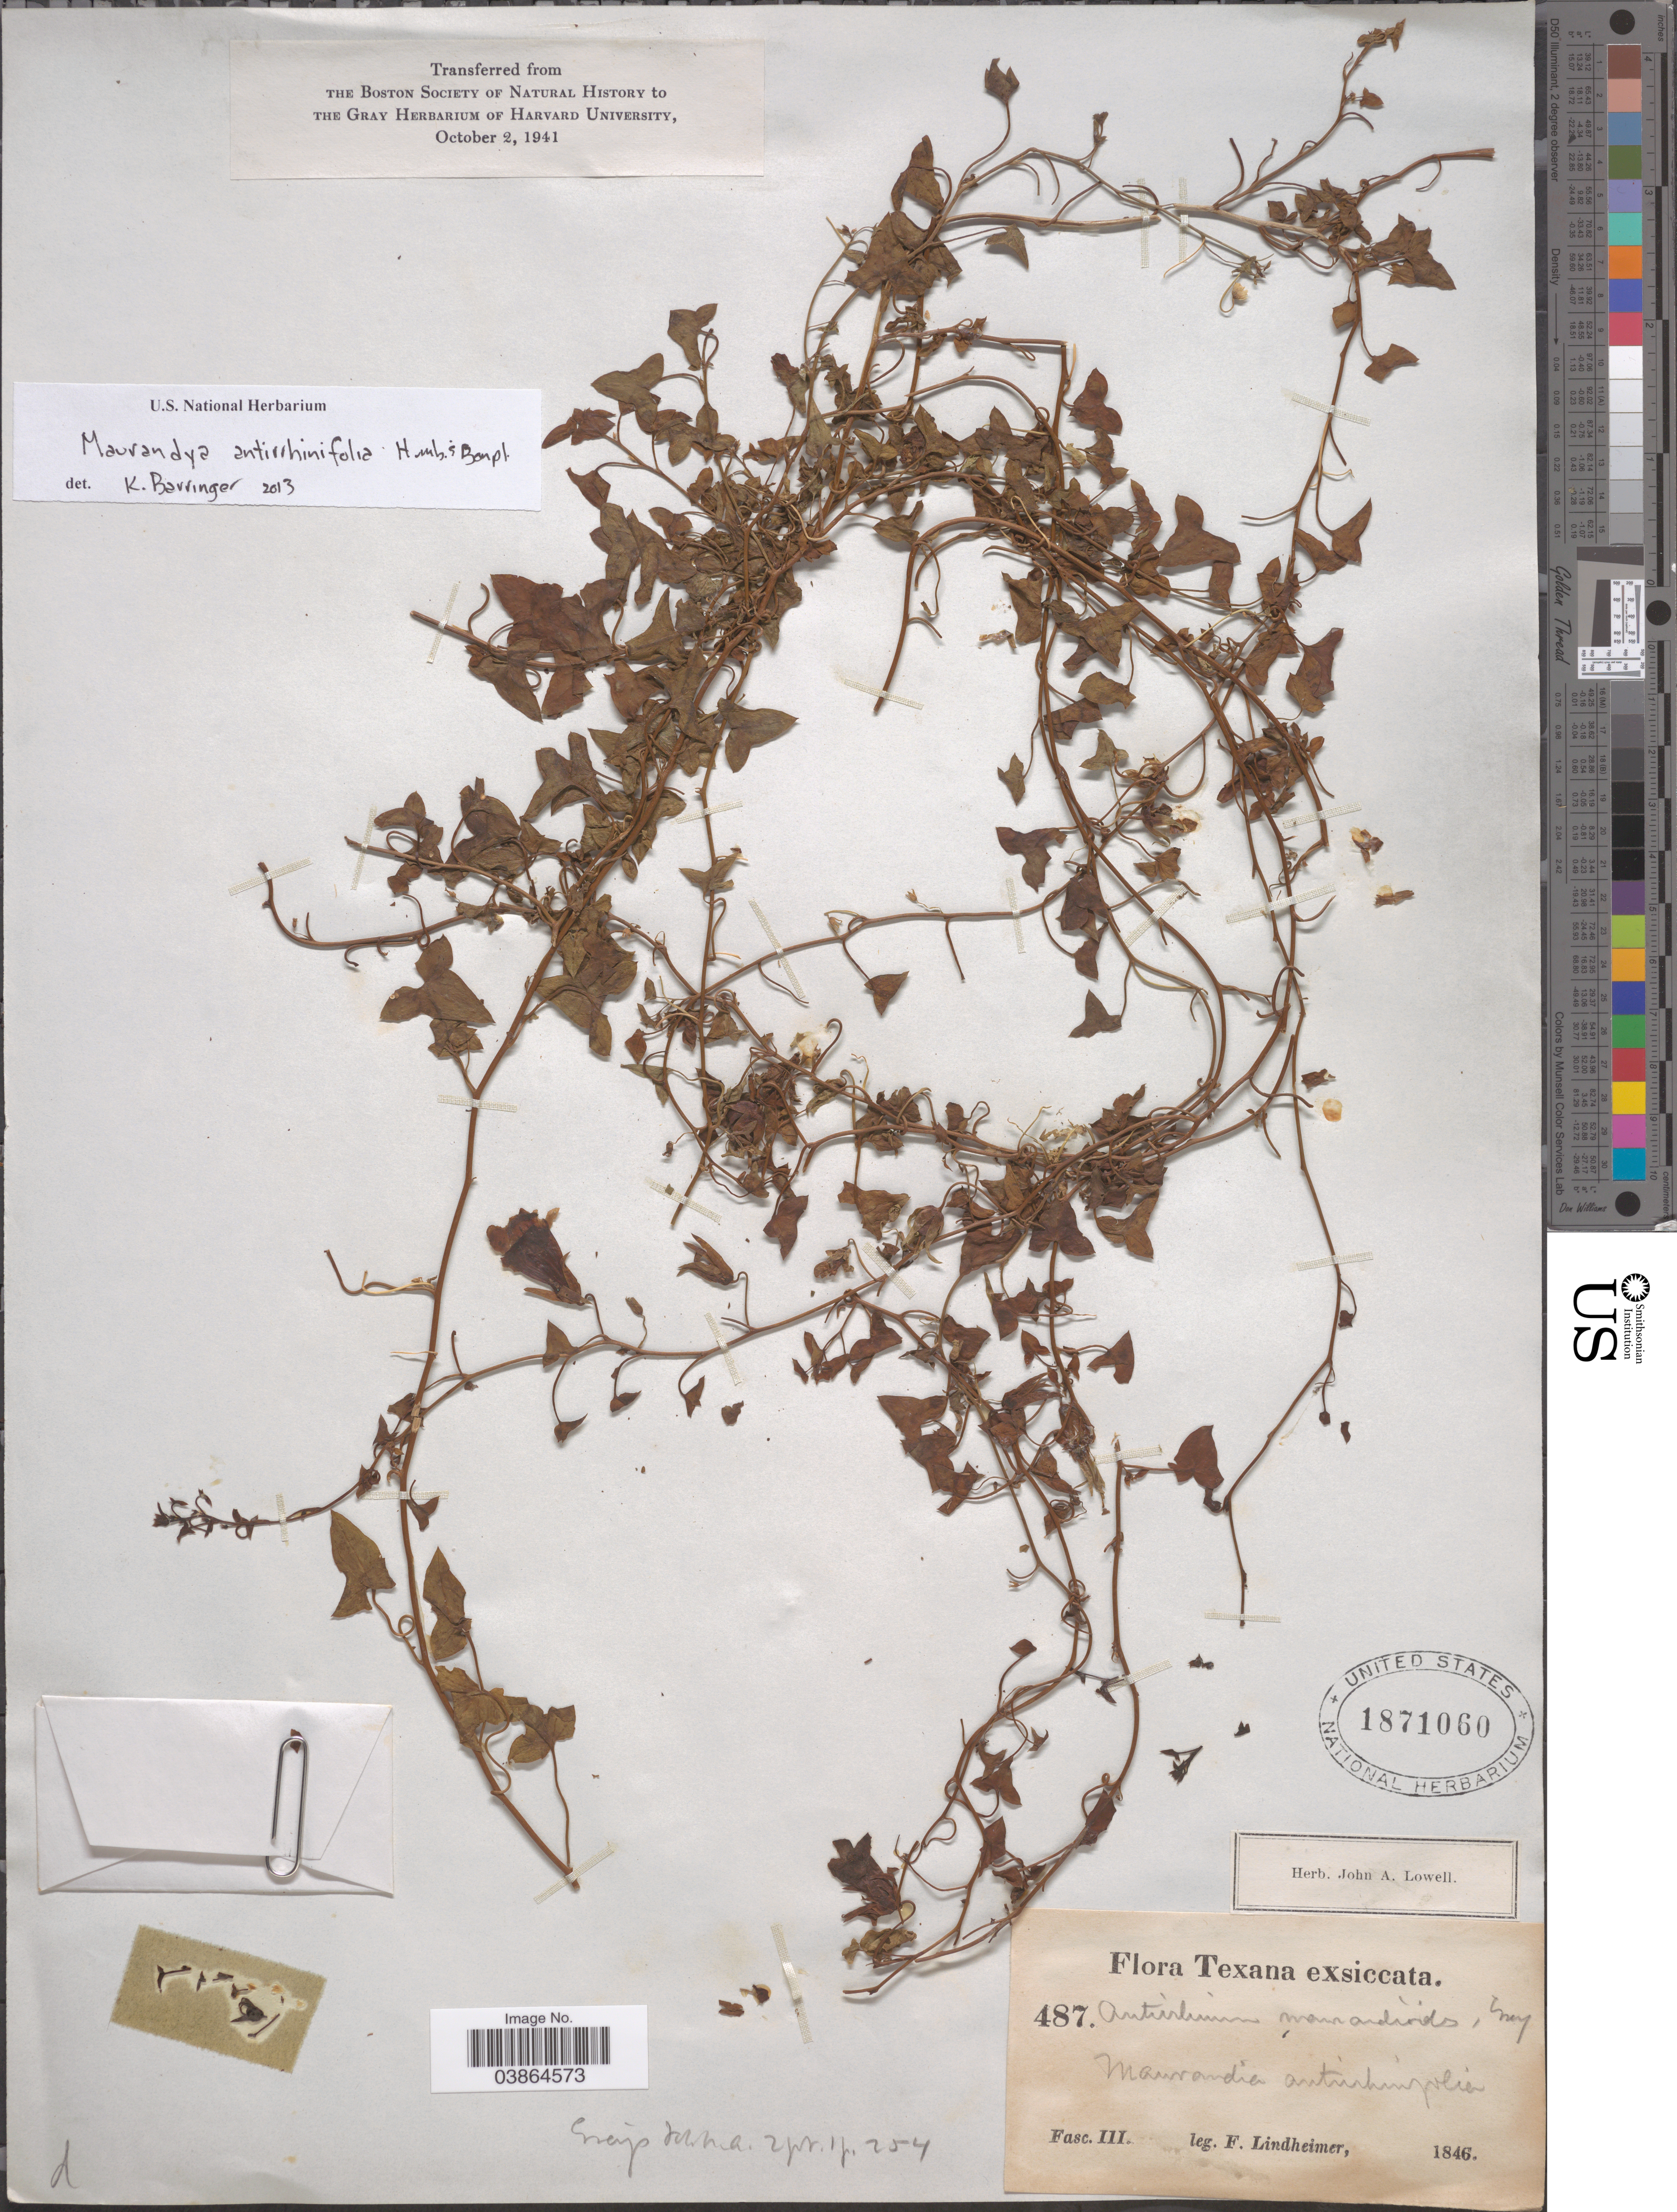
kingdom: Plantae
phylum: Tracheophyta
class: Magnoliopsida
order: Lamiales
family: Plantaginaceae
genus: Maurandya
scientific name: Maurandya antirrhiniflora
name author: Humb. & Bonpl. ex Willd.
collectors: F. Lindheimer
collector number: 487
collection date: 1846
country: United States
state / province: Texas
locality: Fasc III.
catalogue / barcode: US 1871060